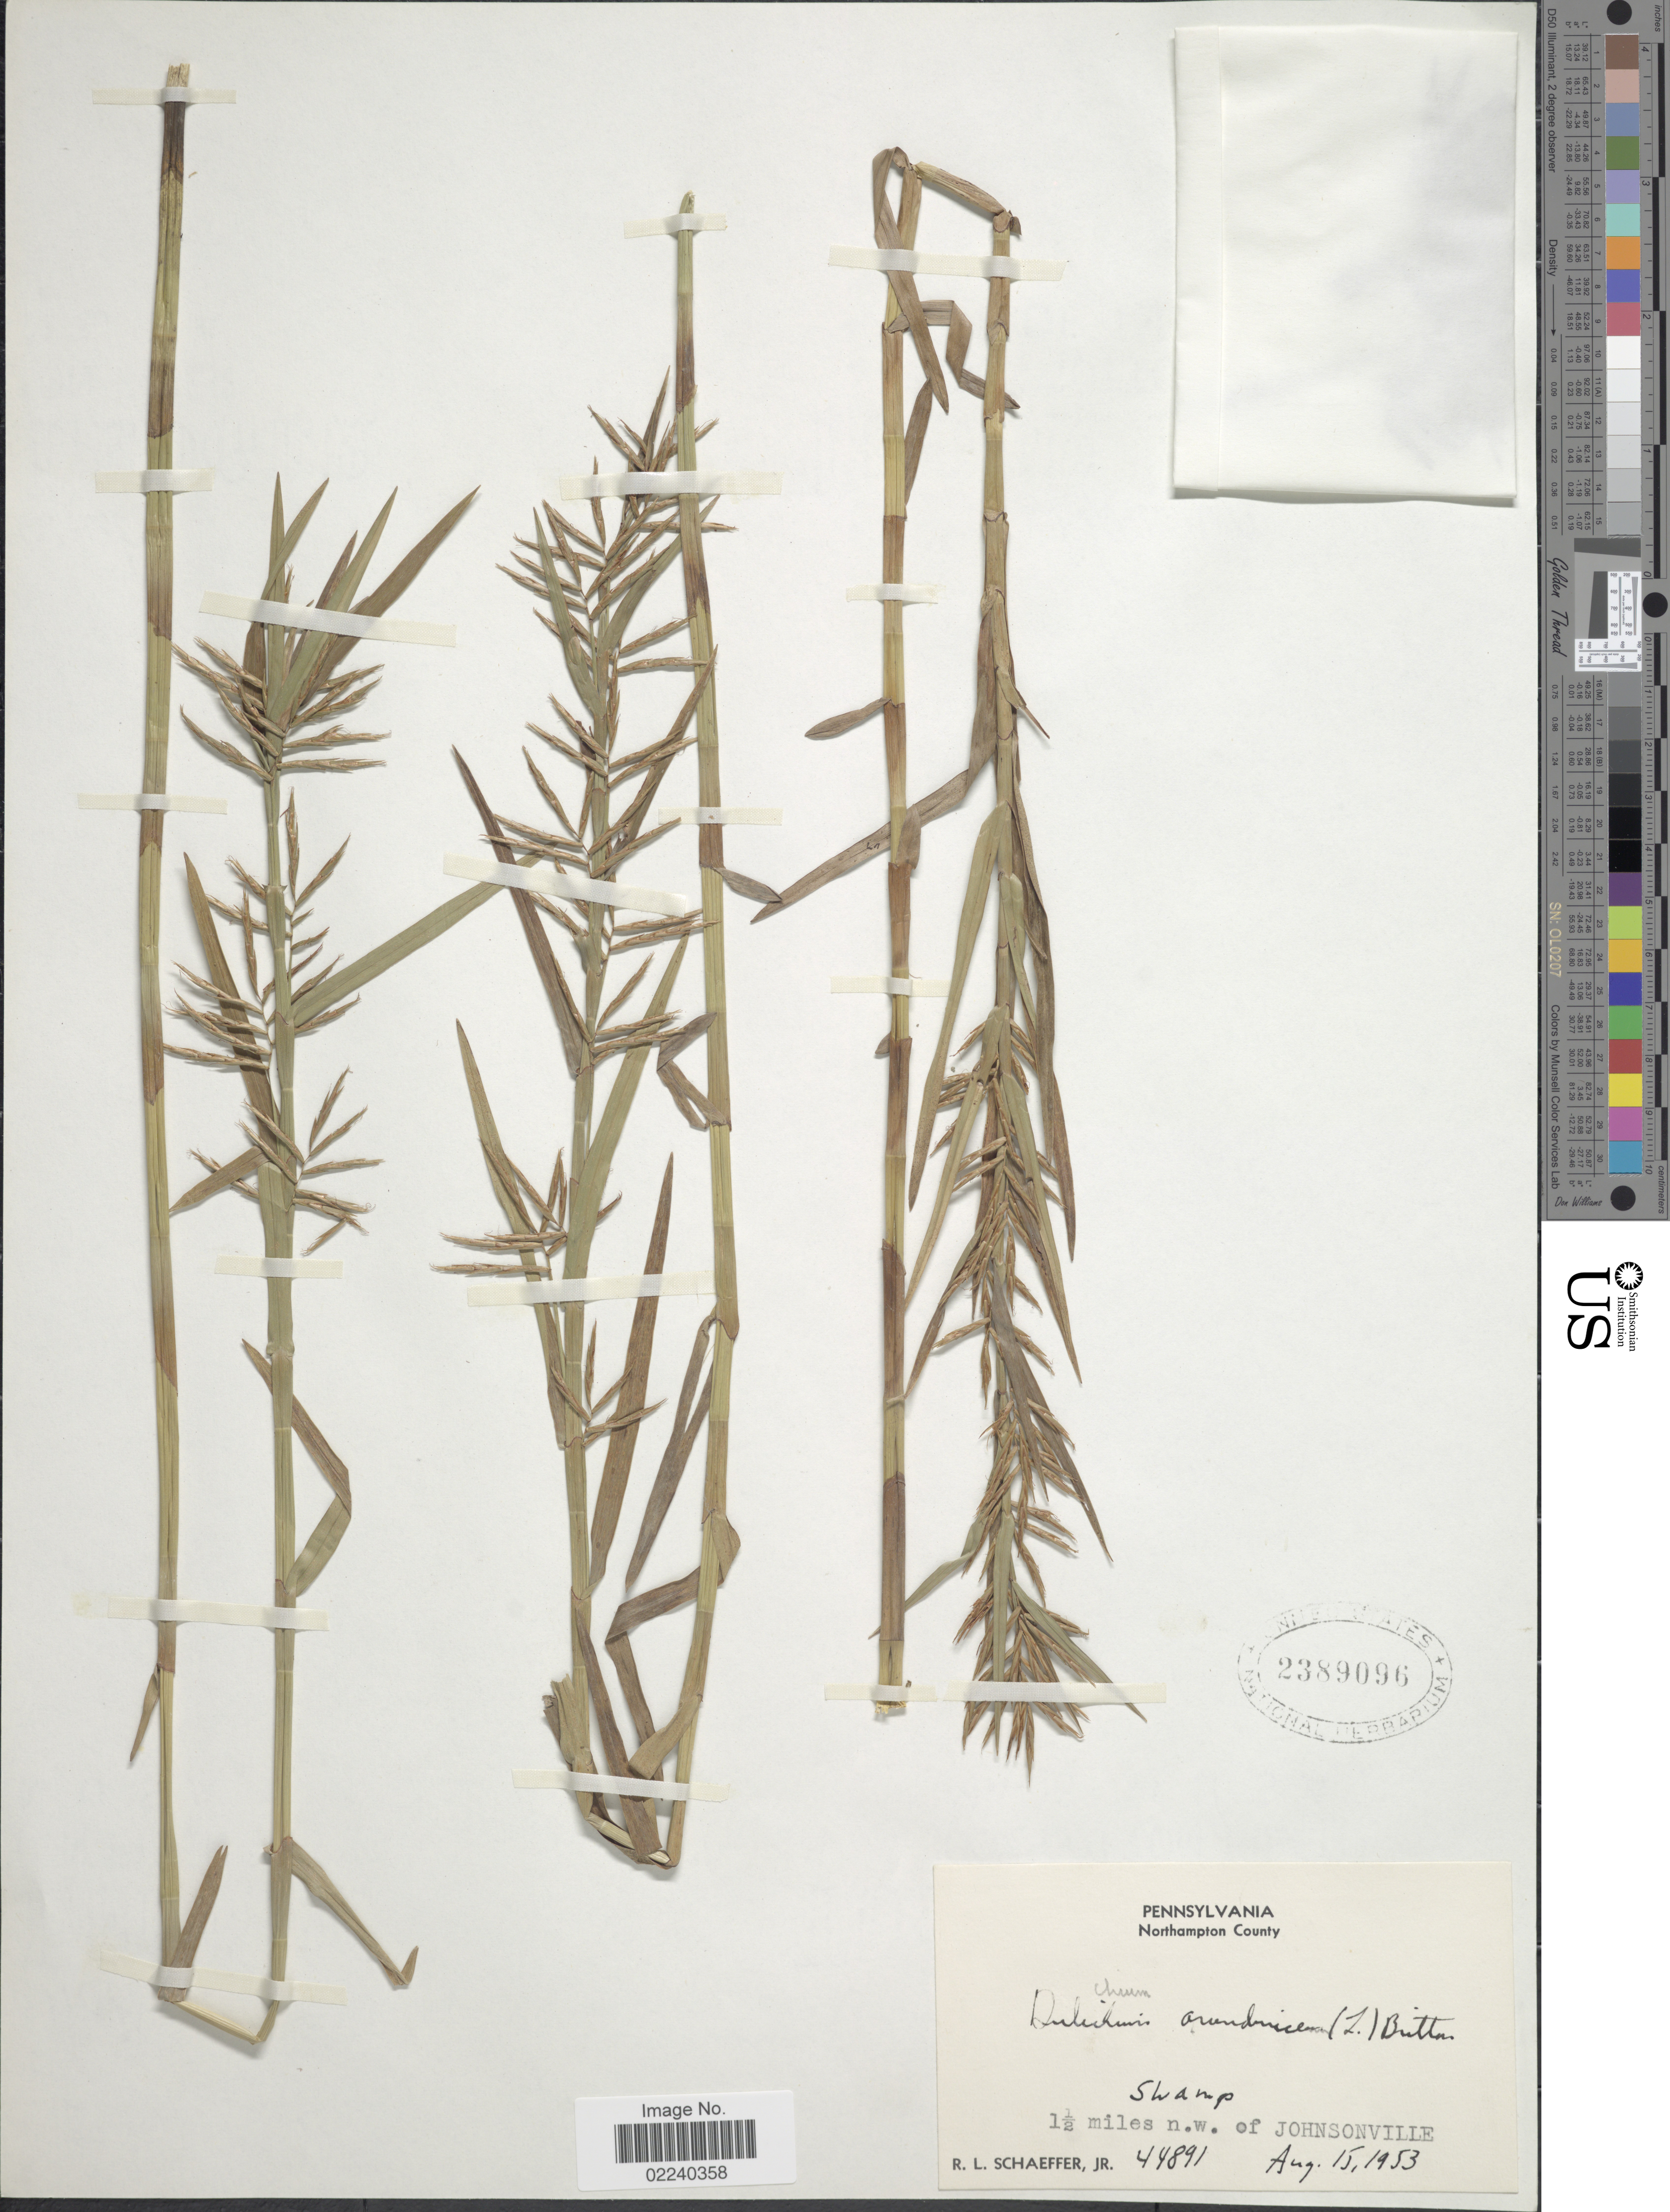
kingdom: Plantae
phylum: Tracheophyta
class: Liliopsida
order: Poales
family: Cyperaceae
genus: Dulichium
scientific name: Dulichium arundinaceum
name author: (L.) Britton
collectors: R. L. Schaeffer Jr.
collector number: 44891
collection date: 1953-08-15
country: United States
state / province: Pennsylvania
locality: Northampton County, 1½ miles n.w. of Johnsonville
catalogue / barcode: US 2389096